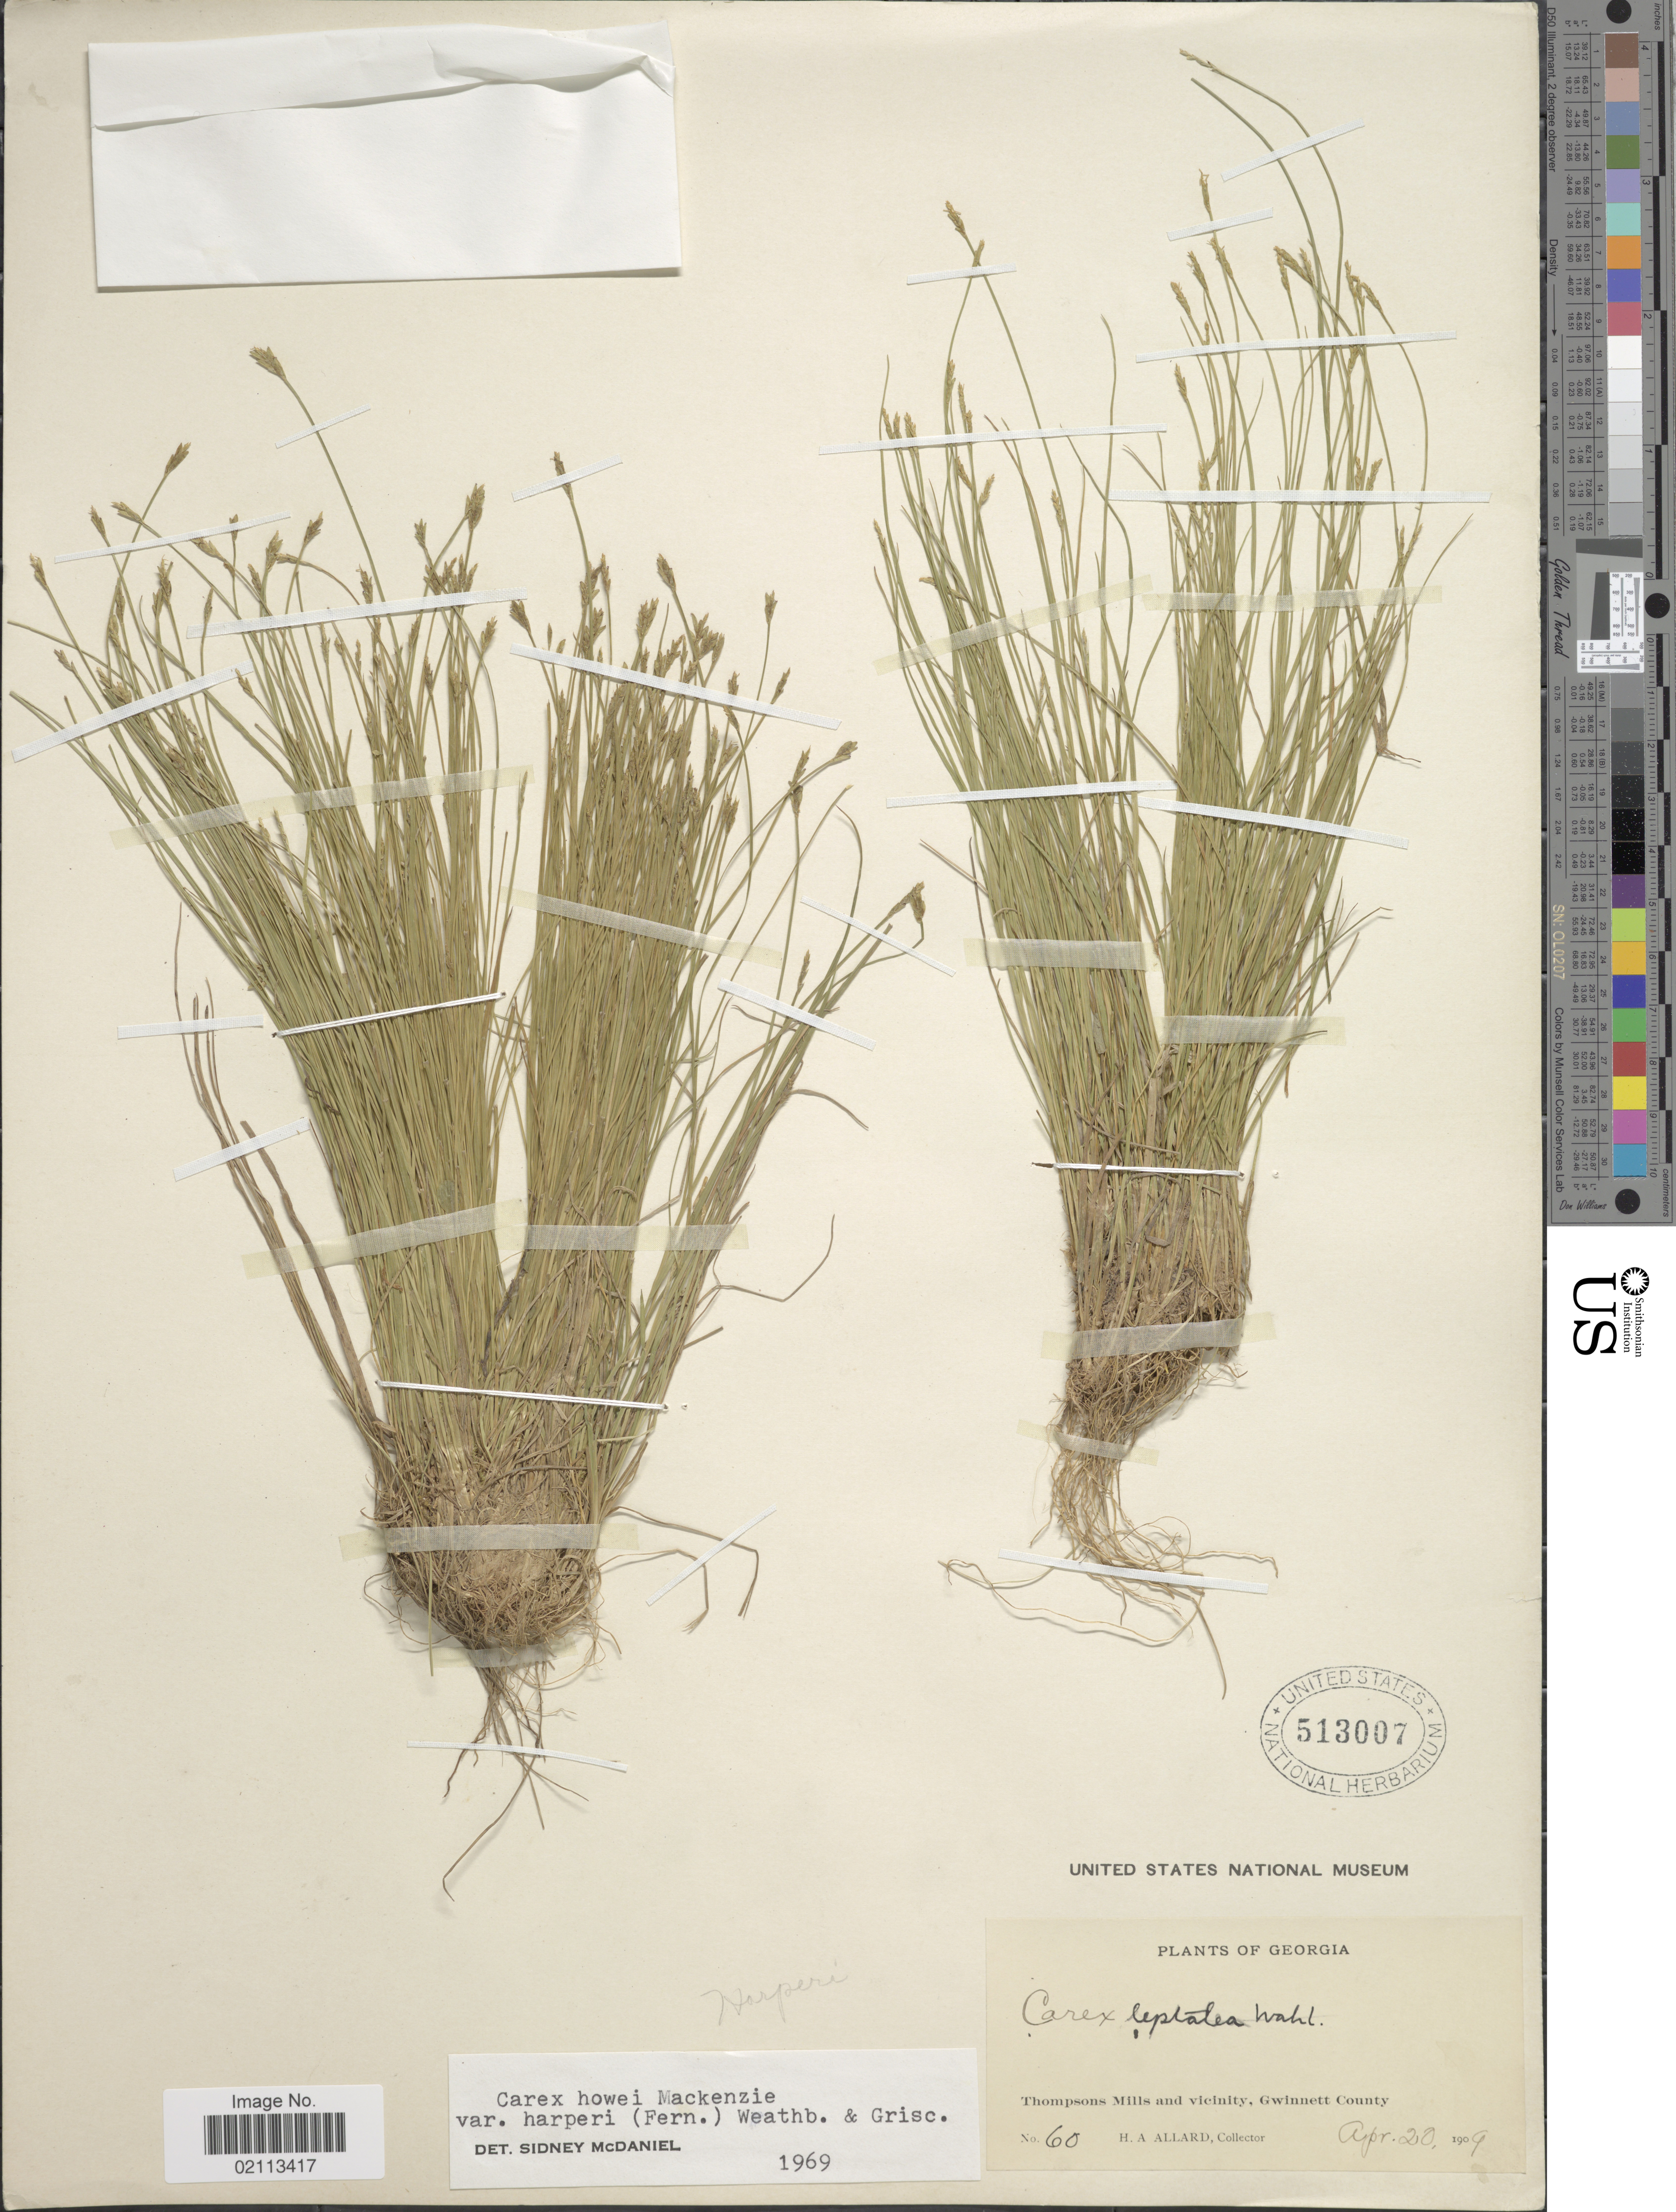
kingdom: Plantae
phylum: Tracheophyta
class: Liliopsida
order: Poales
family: Cyperaceae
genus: Carex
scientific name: Carex howei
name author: Mack.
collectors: H. A. Allard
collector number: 60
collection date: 1909-04-20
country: United States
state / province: Georgia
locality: Thompsons Mills and vicinity, Gwinnett County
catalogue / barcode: US 513007